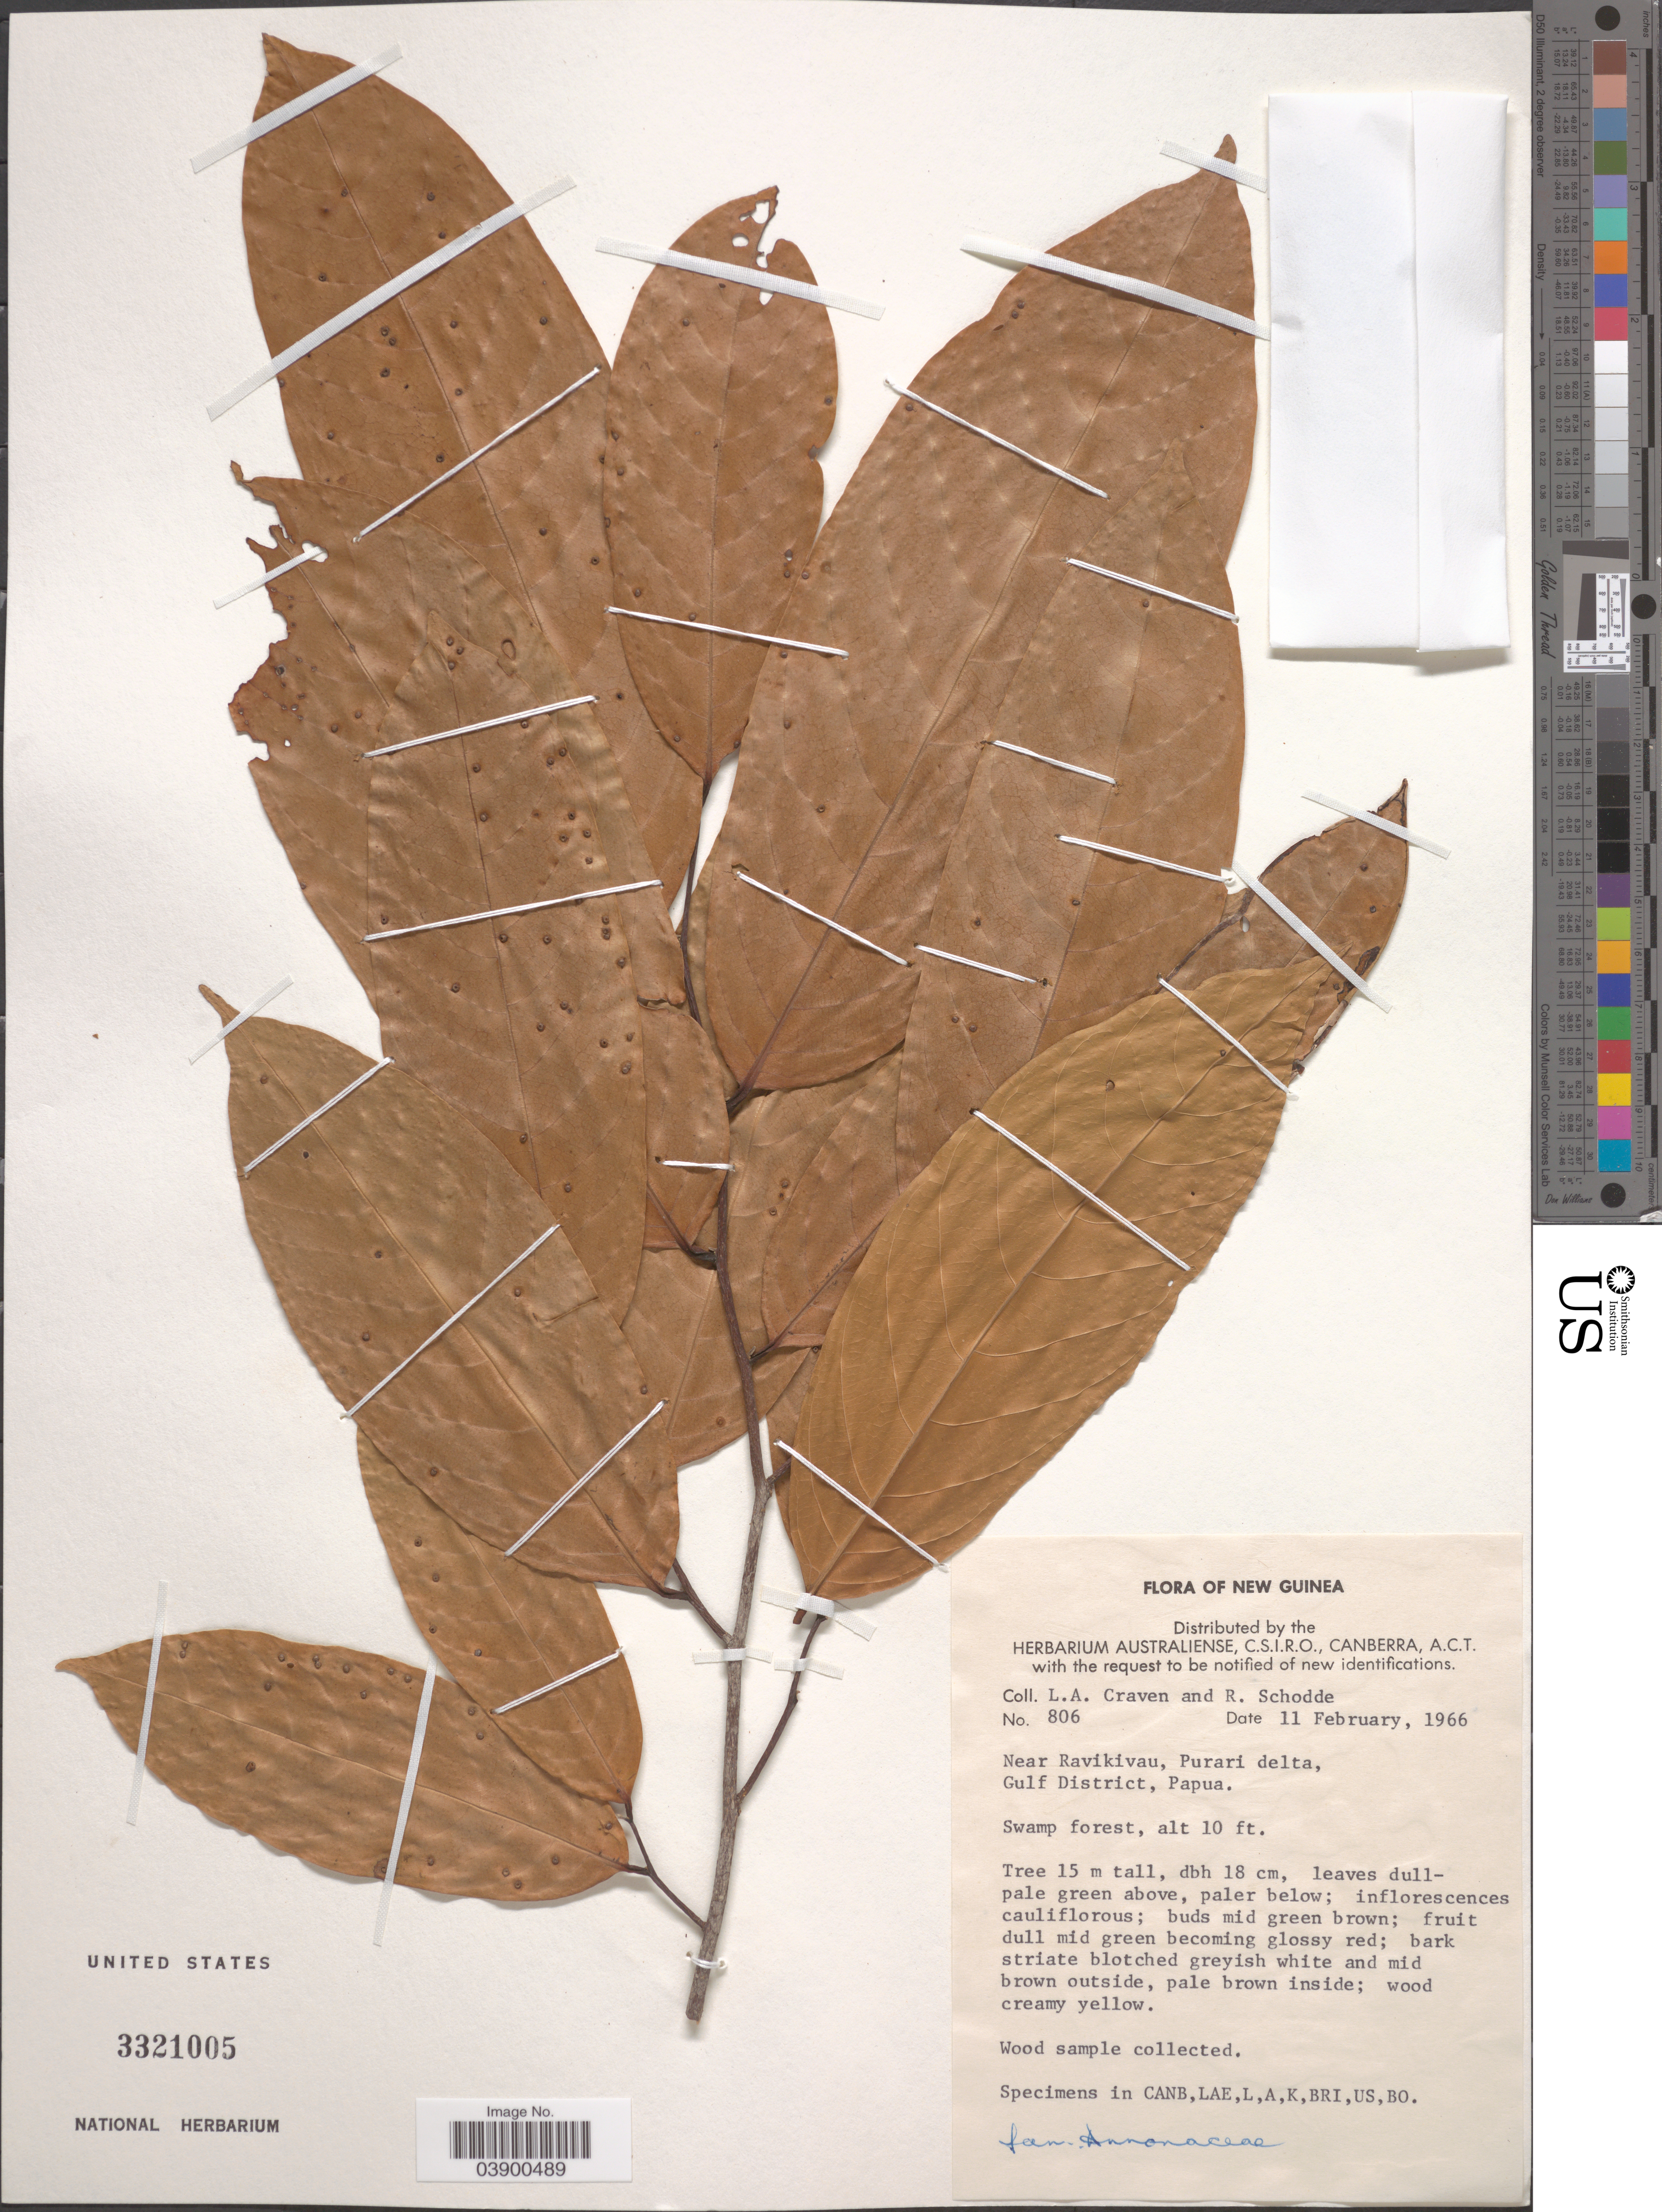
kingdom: Plantae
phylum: Tracheophyta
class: Magnoliopsida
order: Magnoliales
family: Annonaceae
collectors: L. A. Craven & R. Schodde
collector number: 806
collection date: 1966-02-11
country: Papua New Guinea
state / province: Gulf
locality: New Guinea. Near Ravikivau, Purari delta, Gulf District.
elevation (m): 3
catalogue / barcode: US 3321005